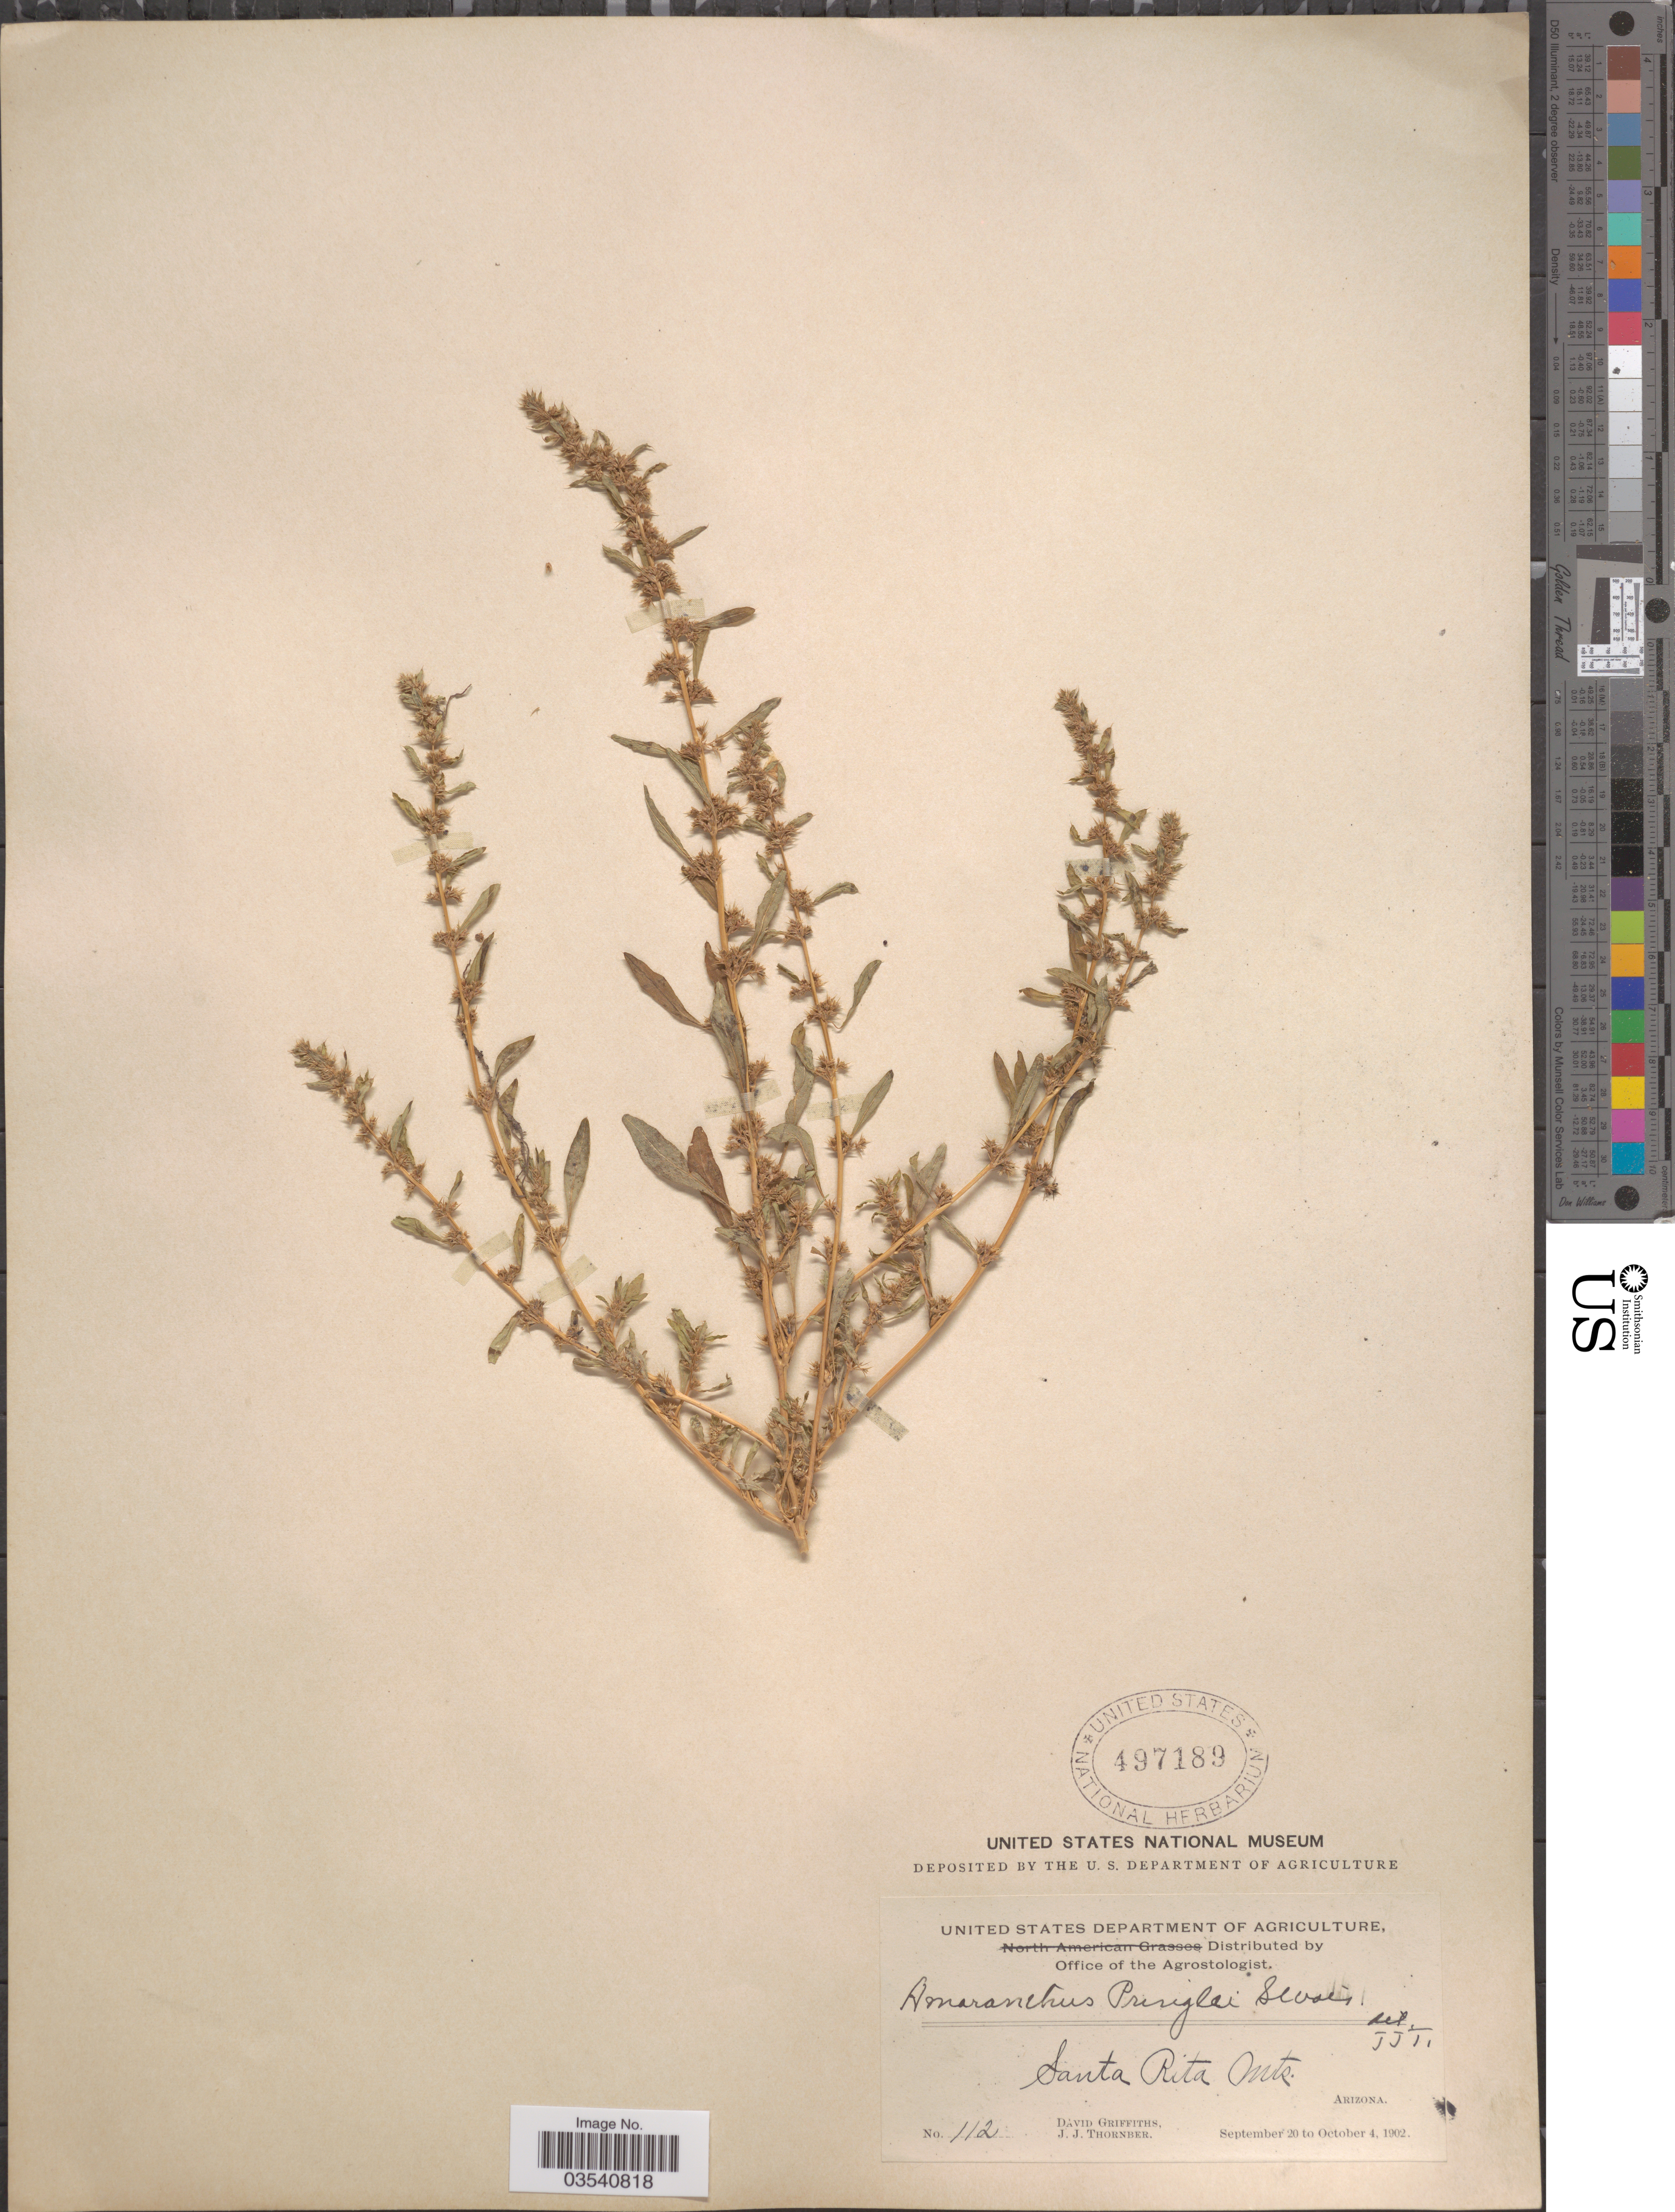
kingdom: Plantae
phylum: Tracheophyta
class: Magnoliopsida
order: Caryophyllales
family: Amaranthaceae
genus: Amaranthus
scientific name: Amaranthus pringlei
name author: S. Watson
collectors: D. Griffiths & J. Thornber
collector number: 112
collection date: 1902-09-20/1902-10-04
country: United States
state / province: Arizona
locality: Santa Rita Mts.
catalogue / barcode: US 497189